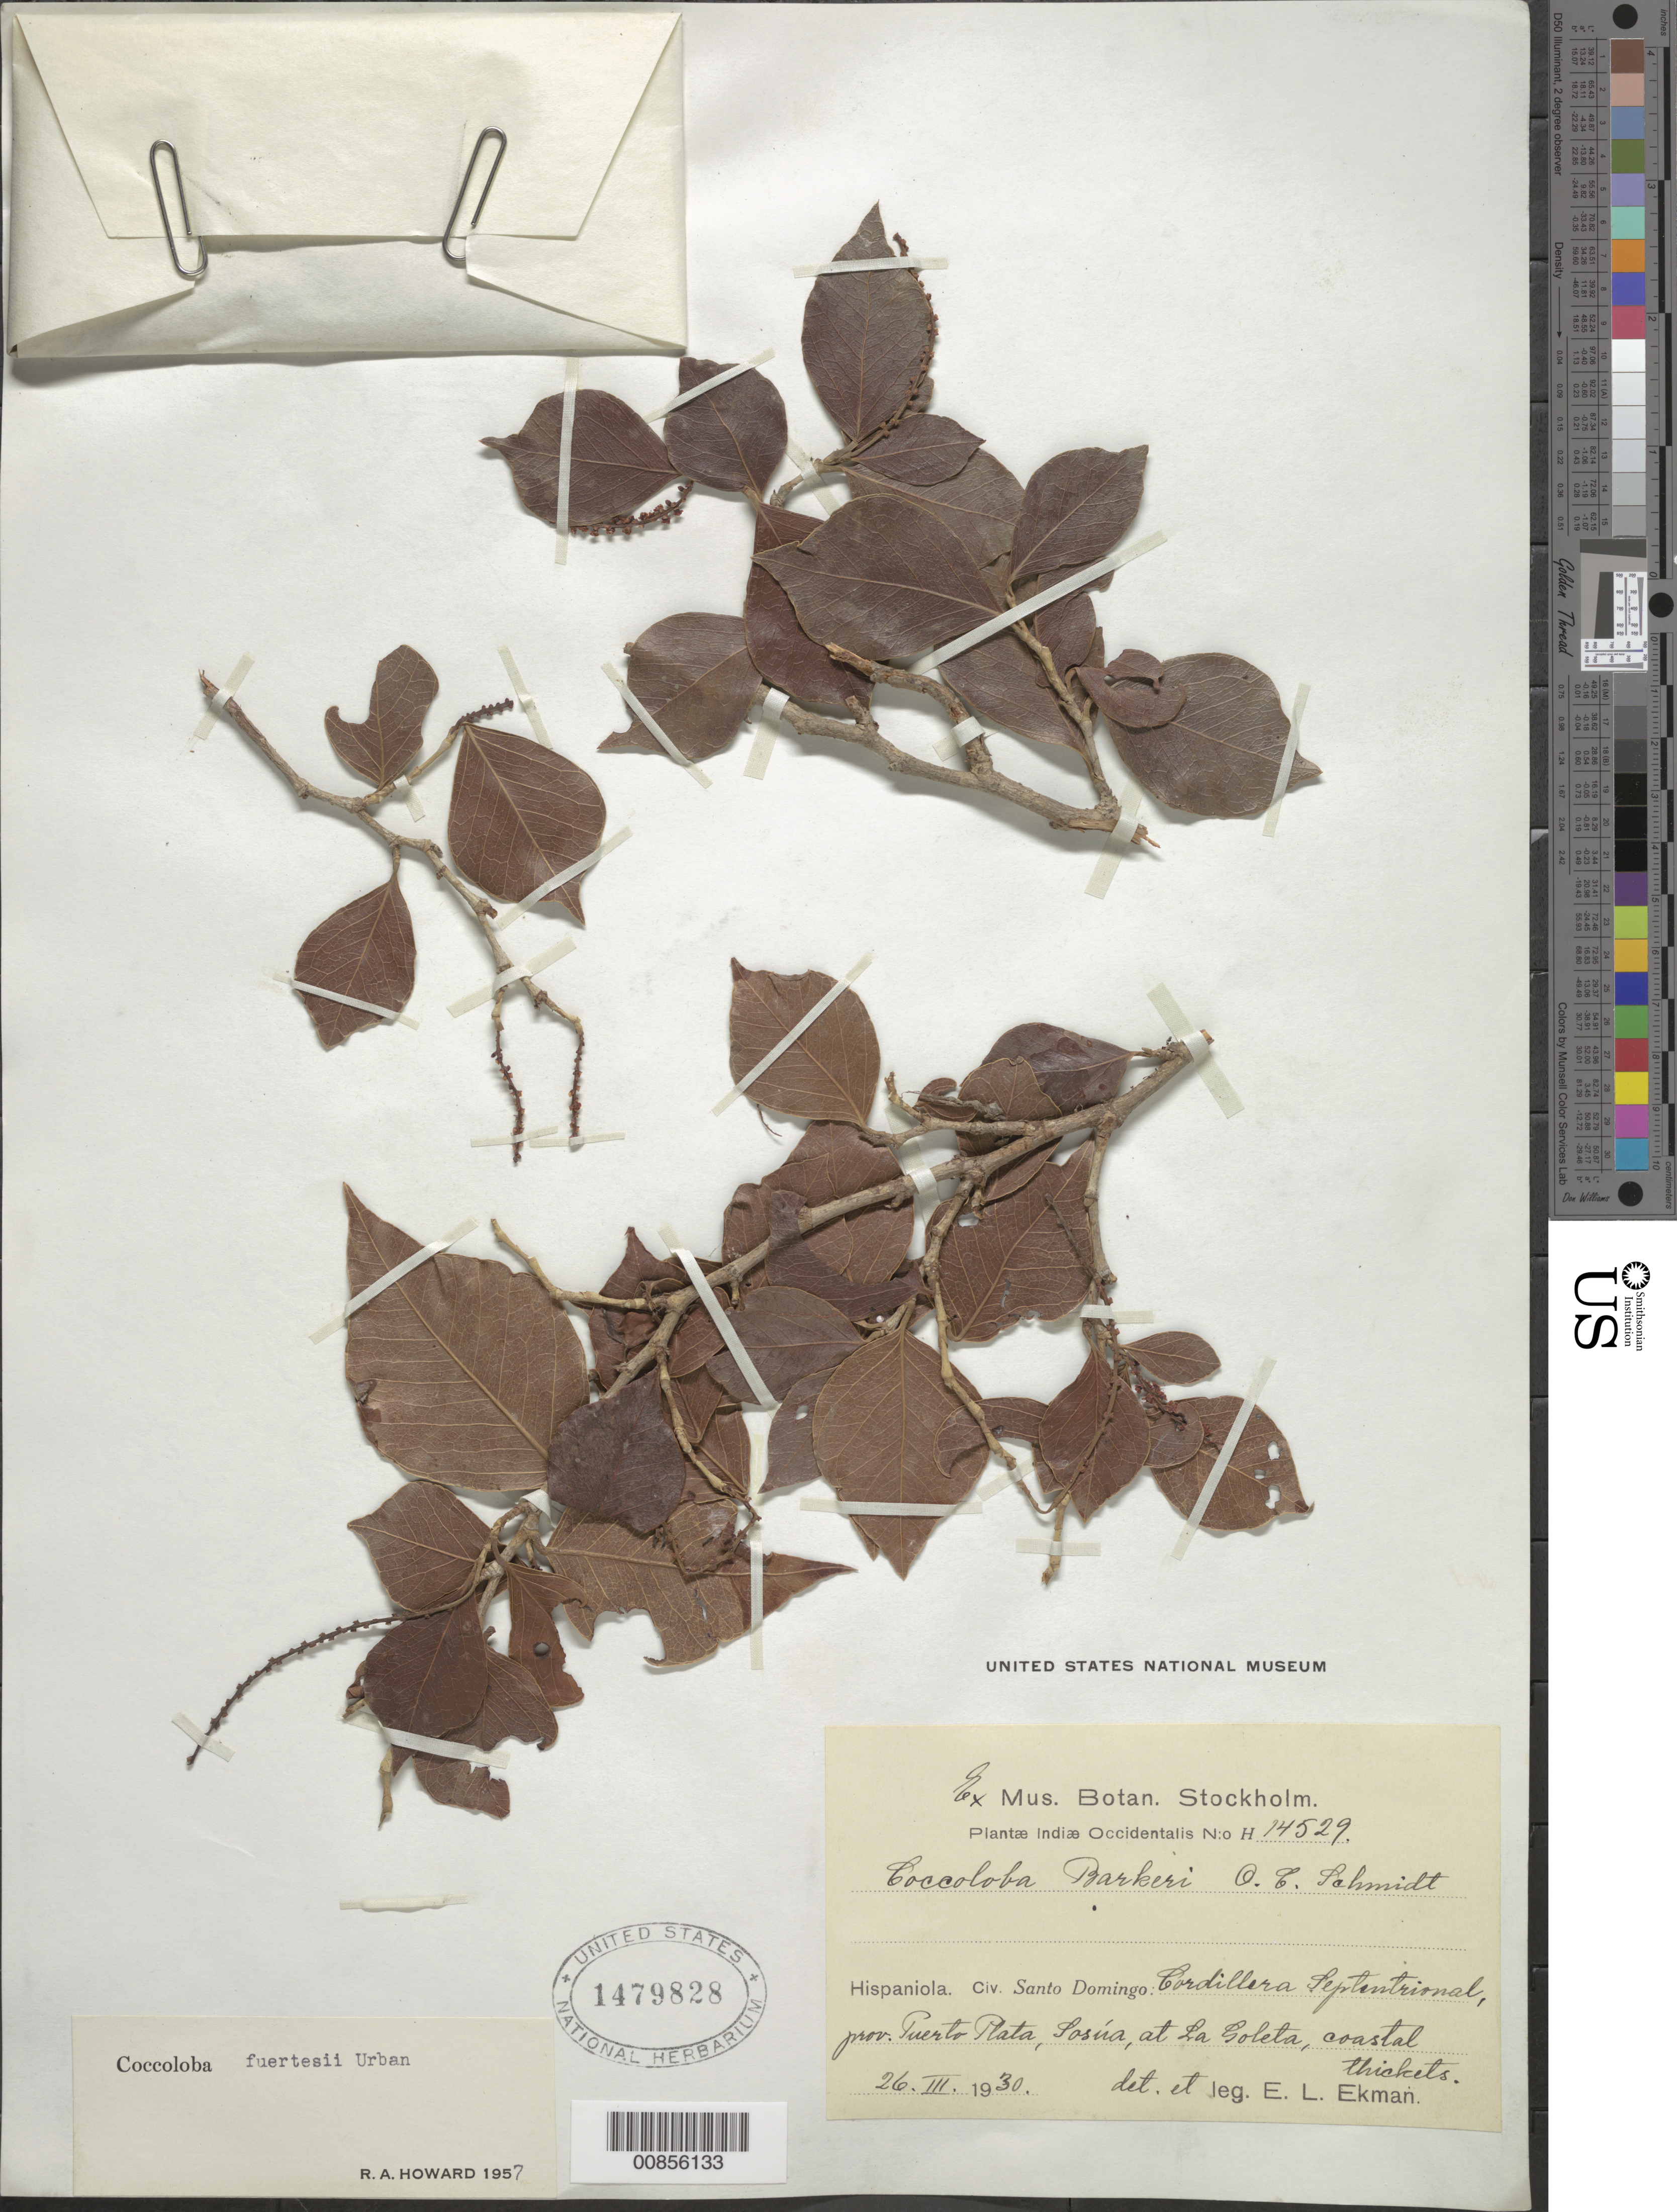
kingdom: Plantae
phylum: Tracheophyta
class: Magnoliopsida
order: Caryophyllales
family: Polygonaceae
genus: Coccoloba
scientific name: Coccoloba fuertesii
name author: Urb.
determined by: Howard, R. A.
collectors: E. L. Ekman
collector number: H 14529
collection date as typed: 26 Mar 1930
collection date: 1930-03-26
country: Dominican Republic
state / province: Puerto Plata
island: Hispaniola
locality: Cordillera Septentrional, Sosúa, at La Goleta.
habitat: Coastal thickets.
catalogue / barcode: US 1479828